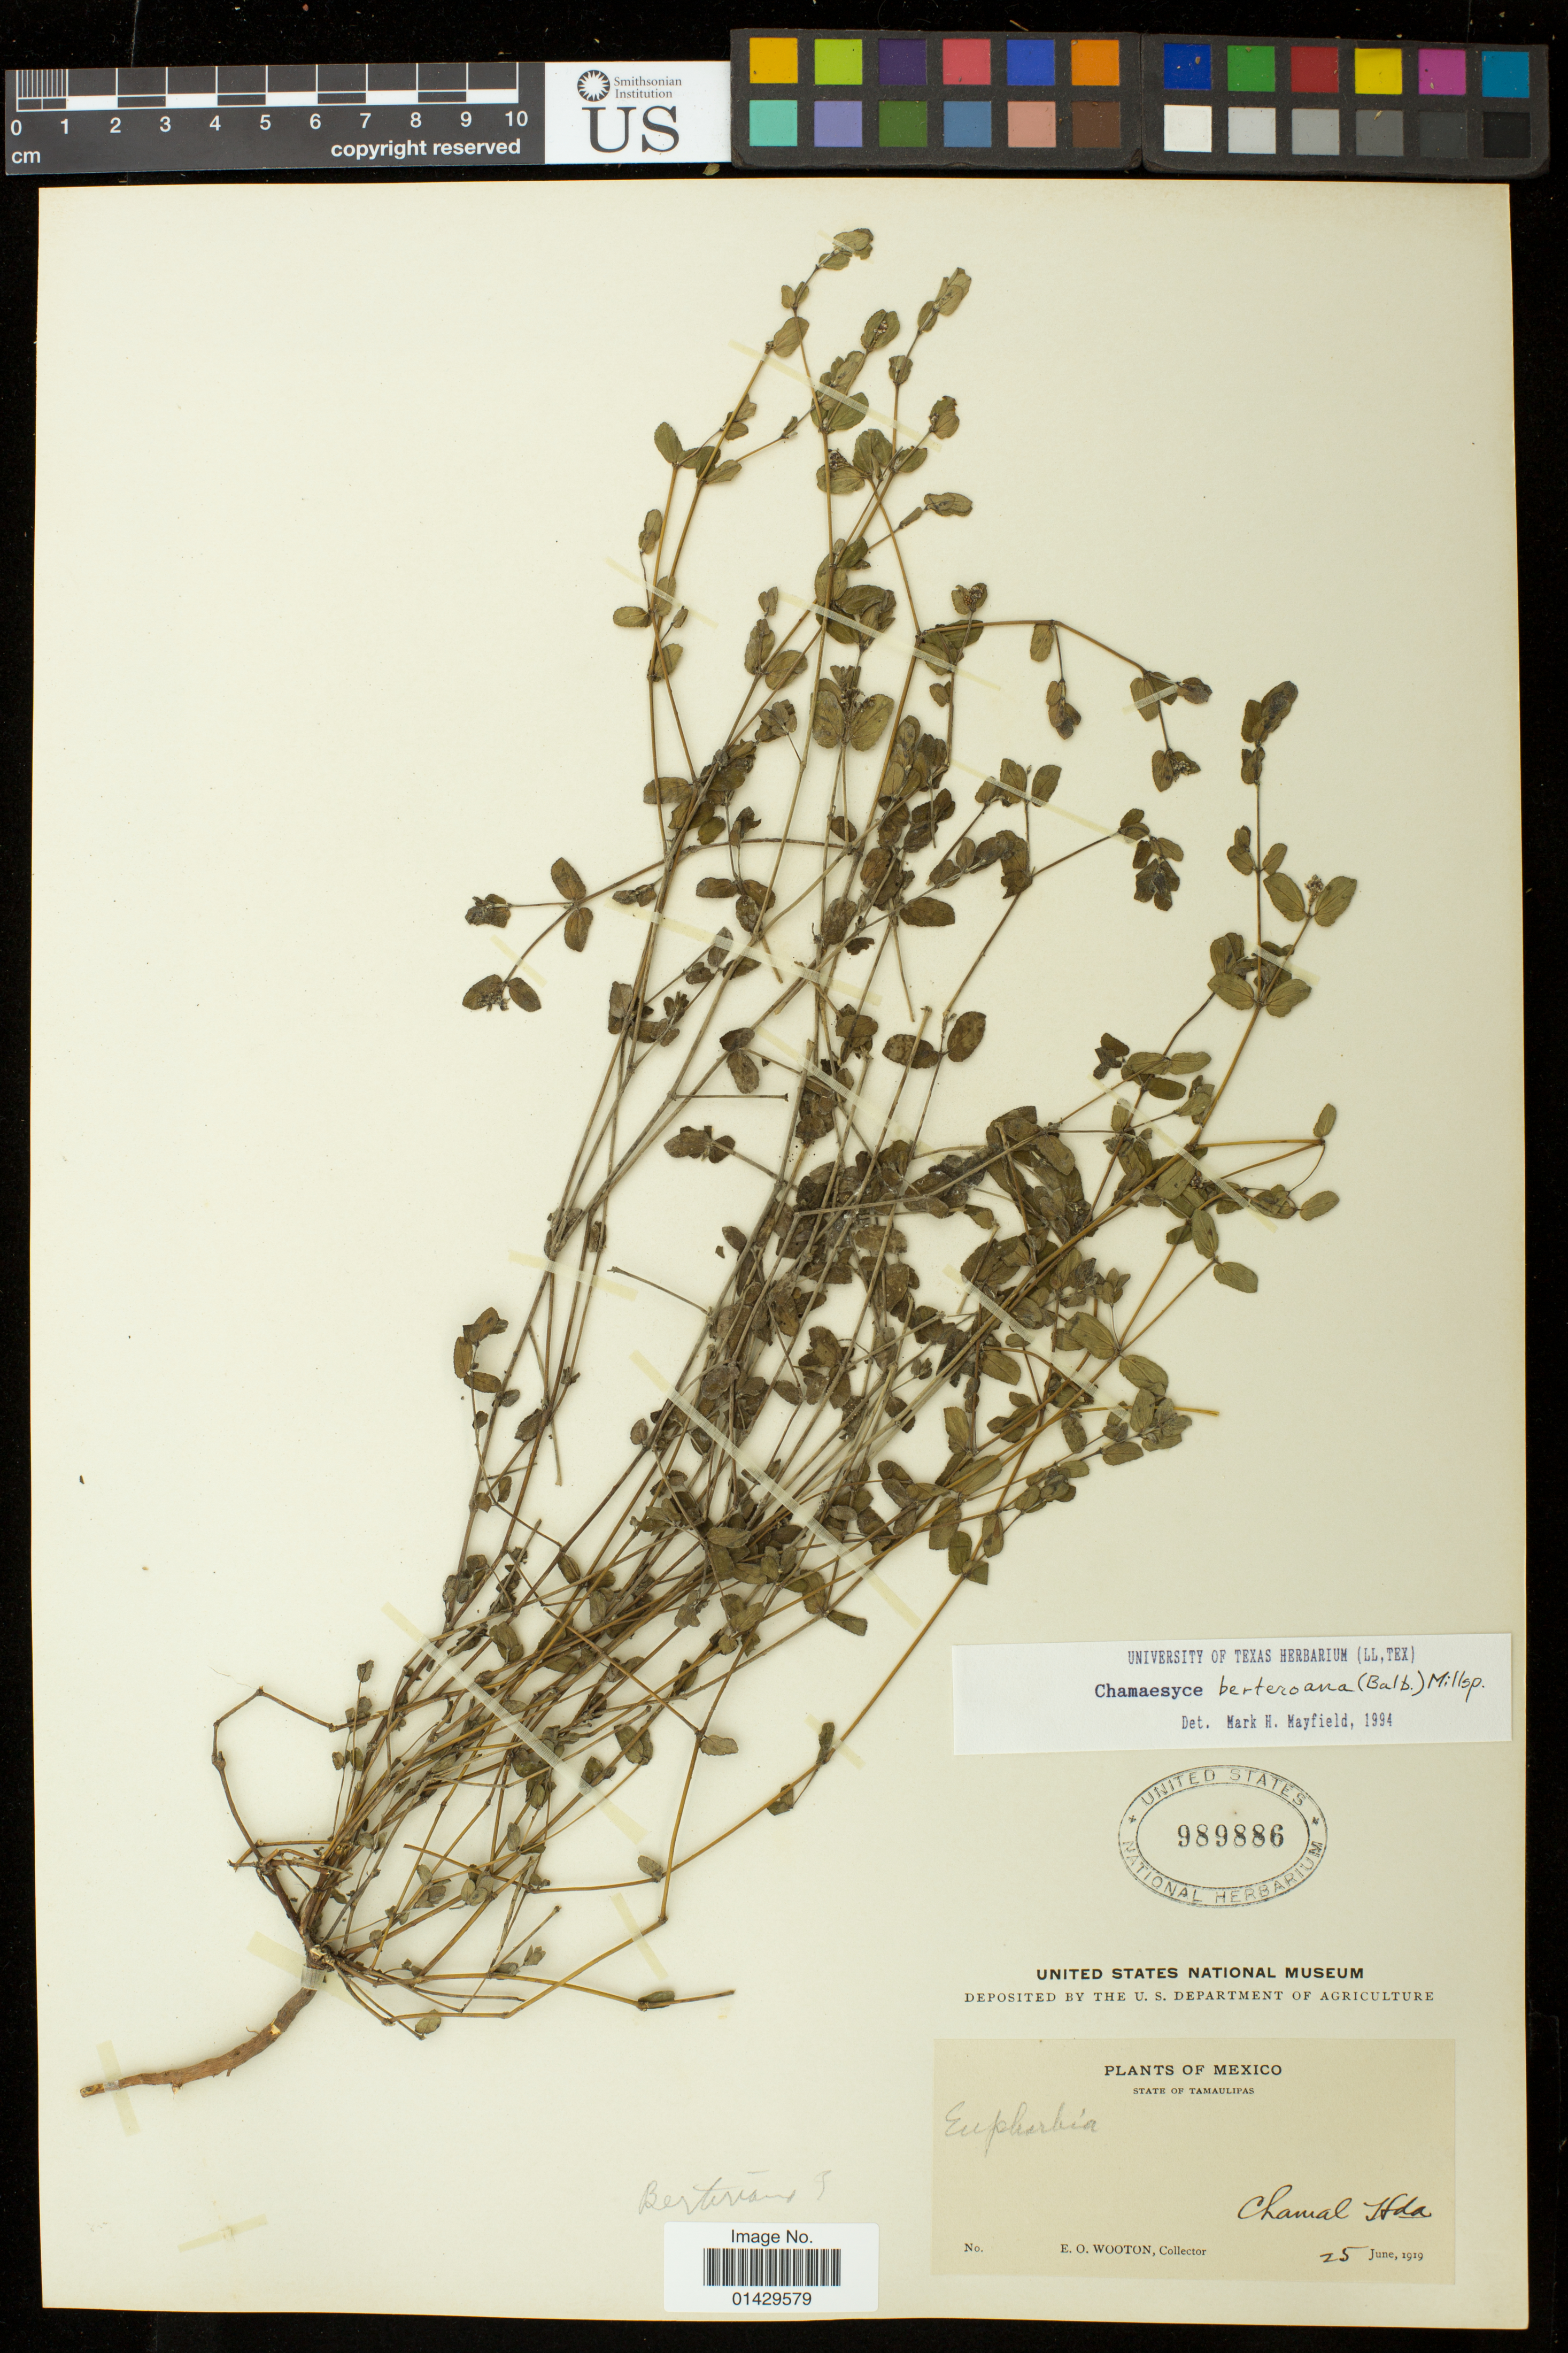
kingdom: Plantae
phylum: Tracheophyta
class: Magnoliopsida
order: Malpighiales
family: Euphorbiaceae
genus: Euphorbia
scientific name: Euphorbia berteroana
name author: Balb.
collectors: E. O. Wooton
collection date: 1919-06-25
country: Mexico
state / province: Tamaulipas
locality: Chamal Hda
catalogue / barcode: US 989886